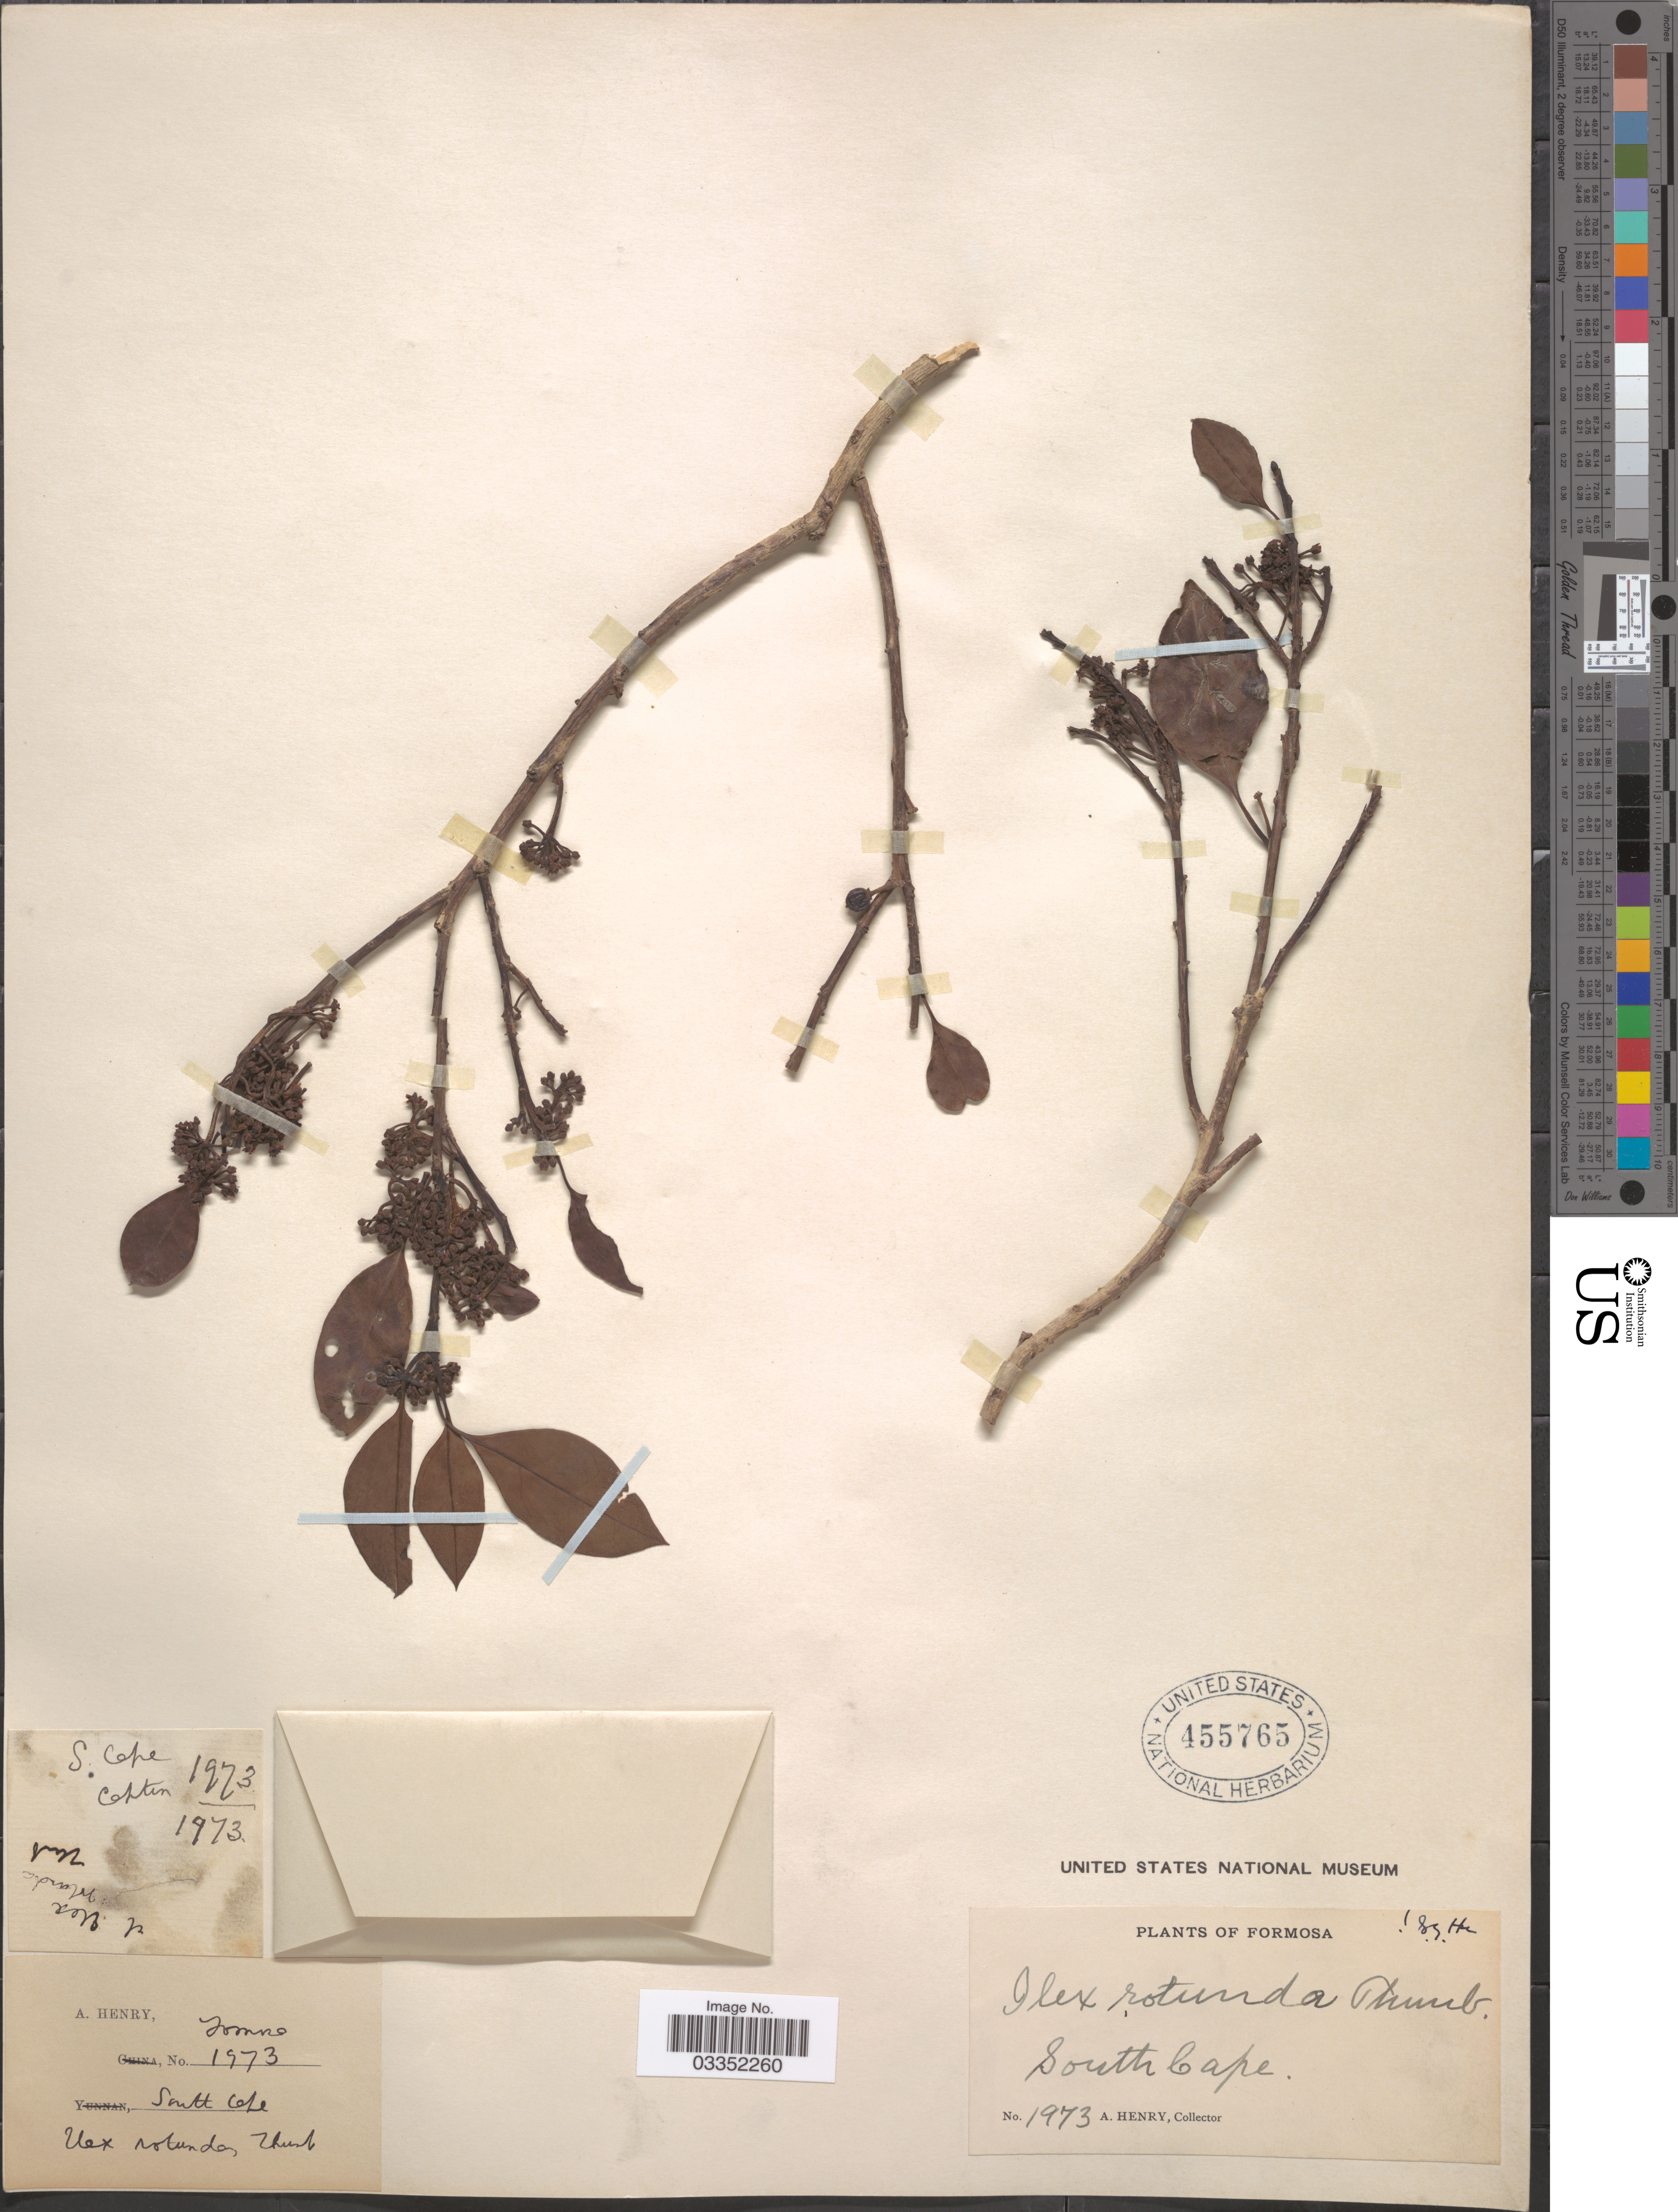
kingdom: Plantae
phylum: Tracheophyta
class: Magnoliopsida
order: Aquifoliales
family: Aquifoliaceae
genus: Ilex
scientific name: Ilex rotunda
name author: Thunb.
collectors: A. Henry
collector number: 1973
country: Taiwan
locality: Formosa, South Cape.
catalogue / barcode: US 455765